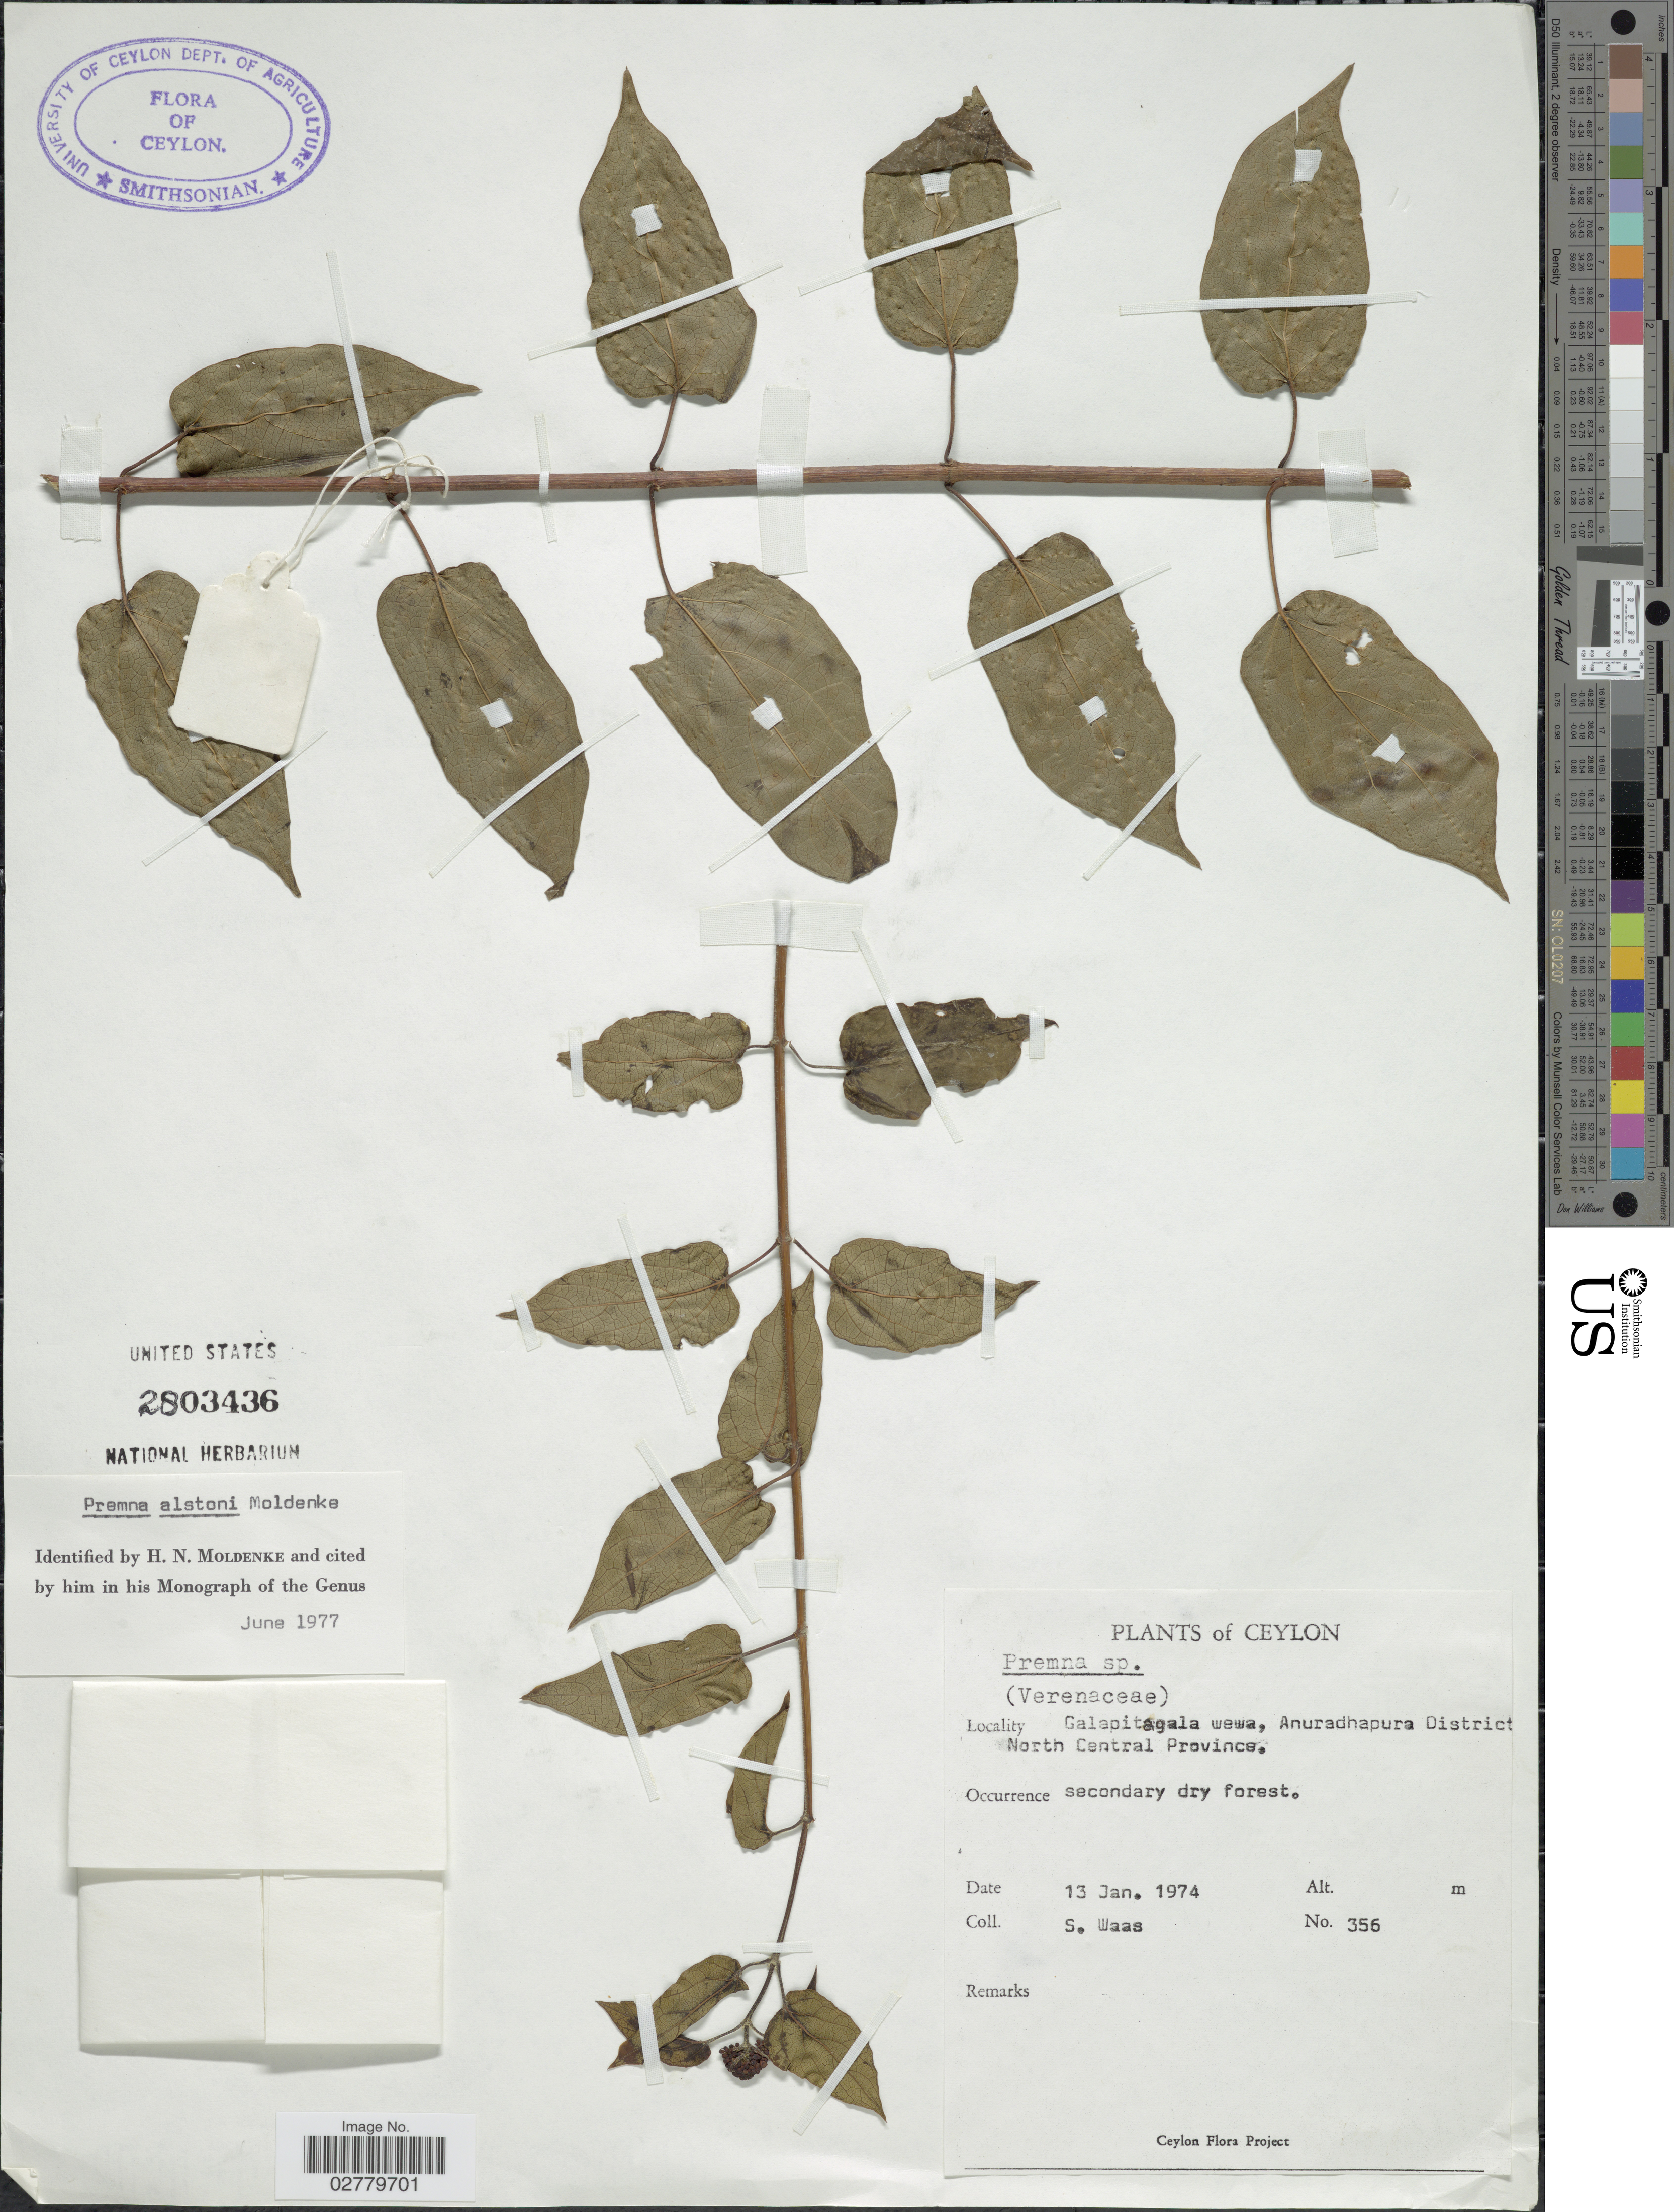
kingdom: Plantae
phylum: Tracheophyta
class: Magnoliopsida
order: Lamiales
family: Lamiaceae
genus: Premna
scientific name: Premna alstonii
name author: Moldenke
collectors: S. Waas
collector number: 356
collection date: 1974-01-13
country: Sri Lanka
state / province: North Central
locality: Ceylon. Galapitagala wewa, Anuradhapura District.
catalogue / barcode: US 2803436